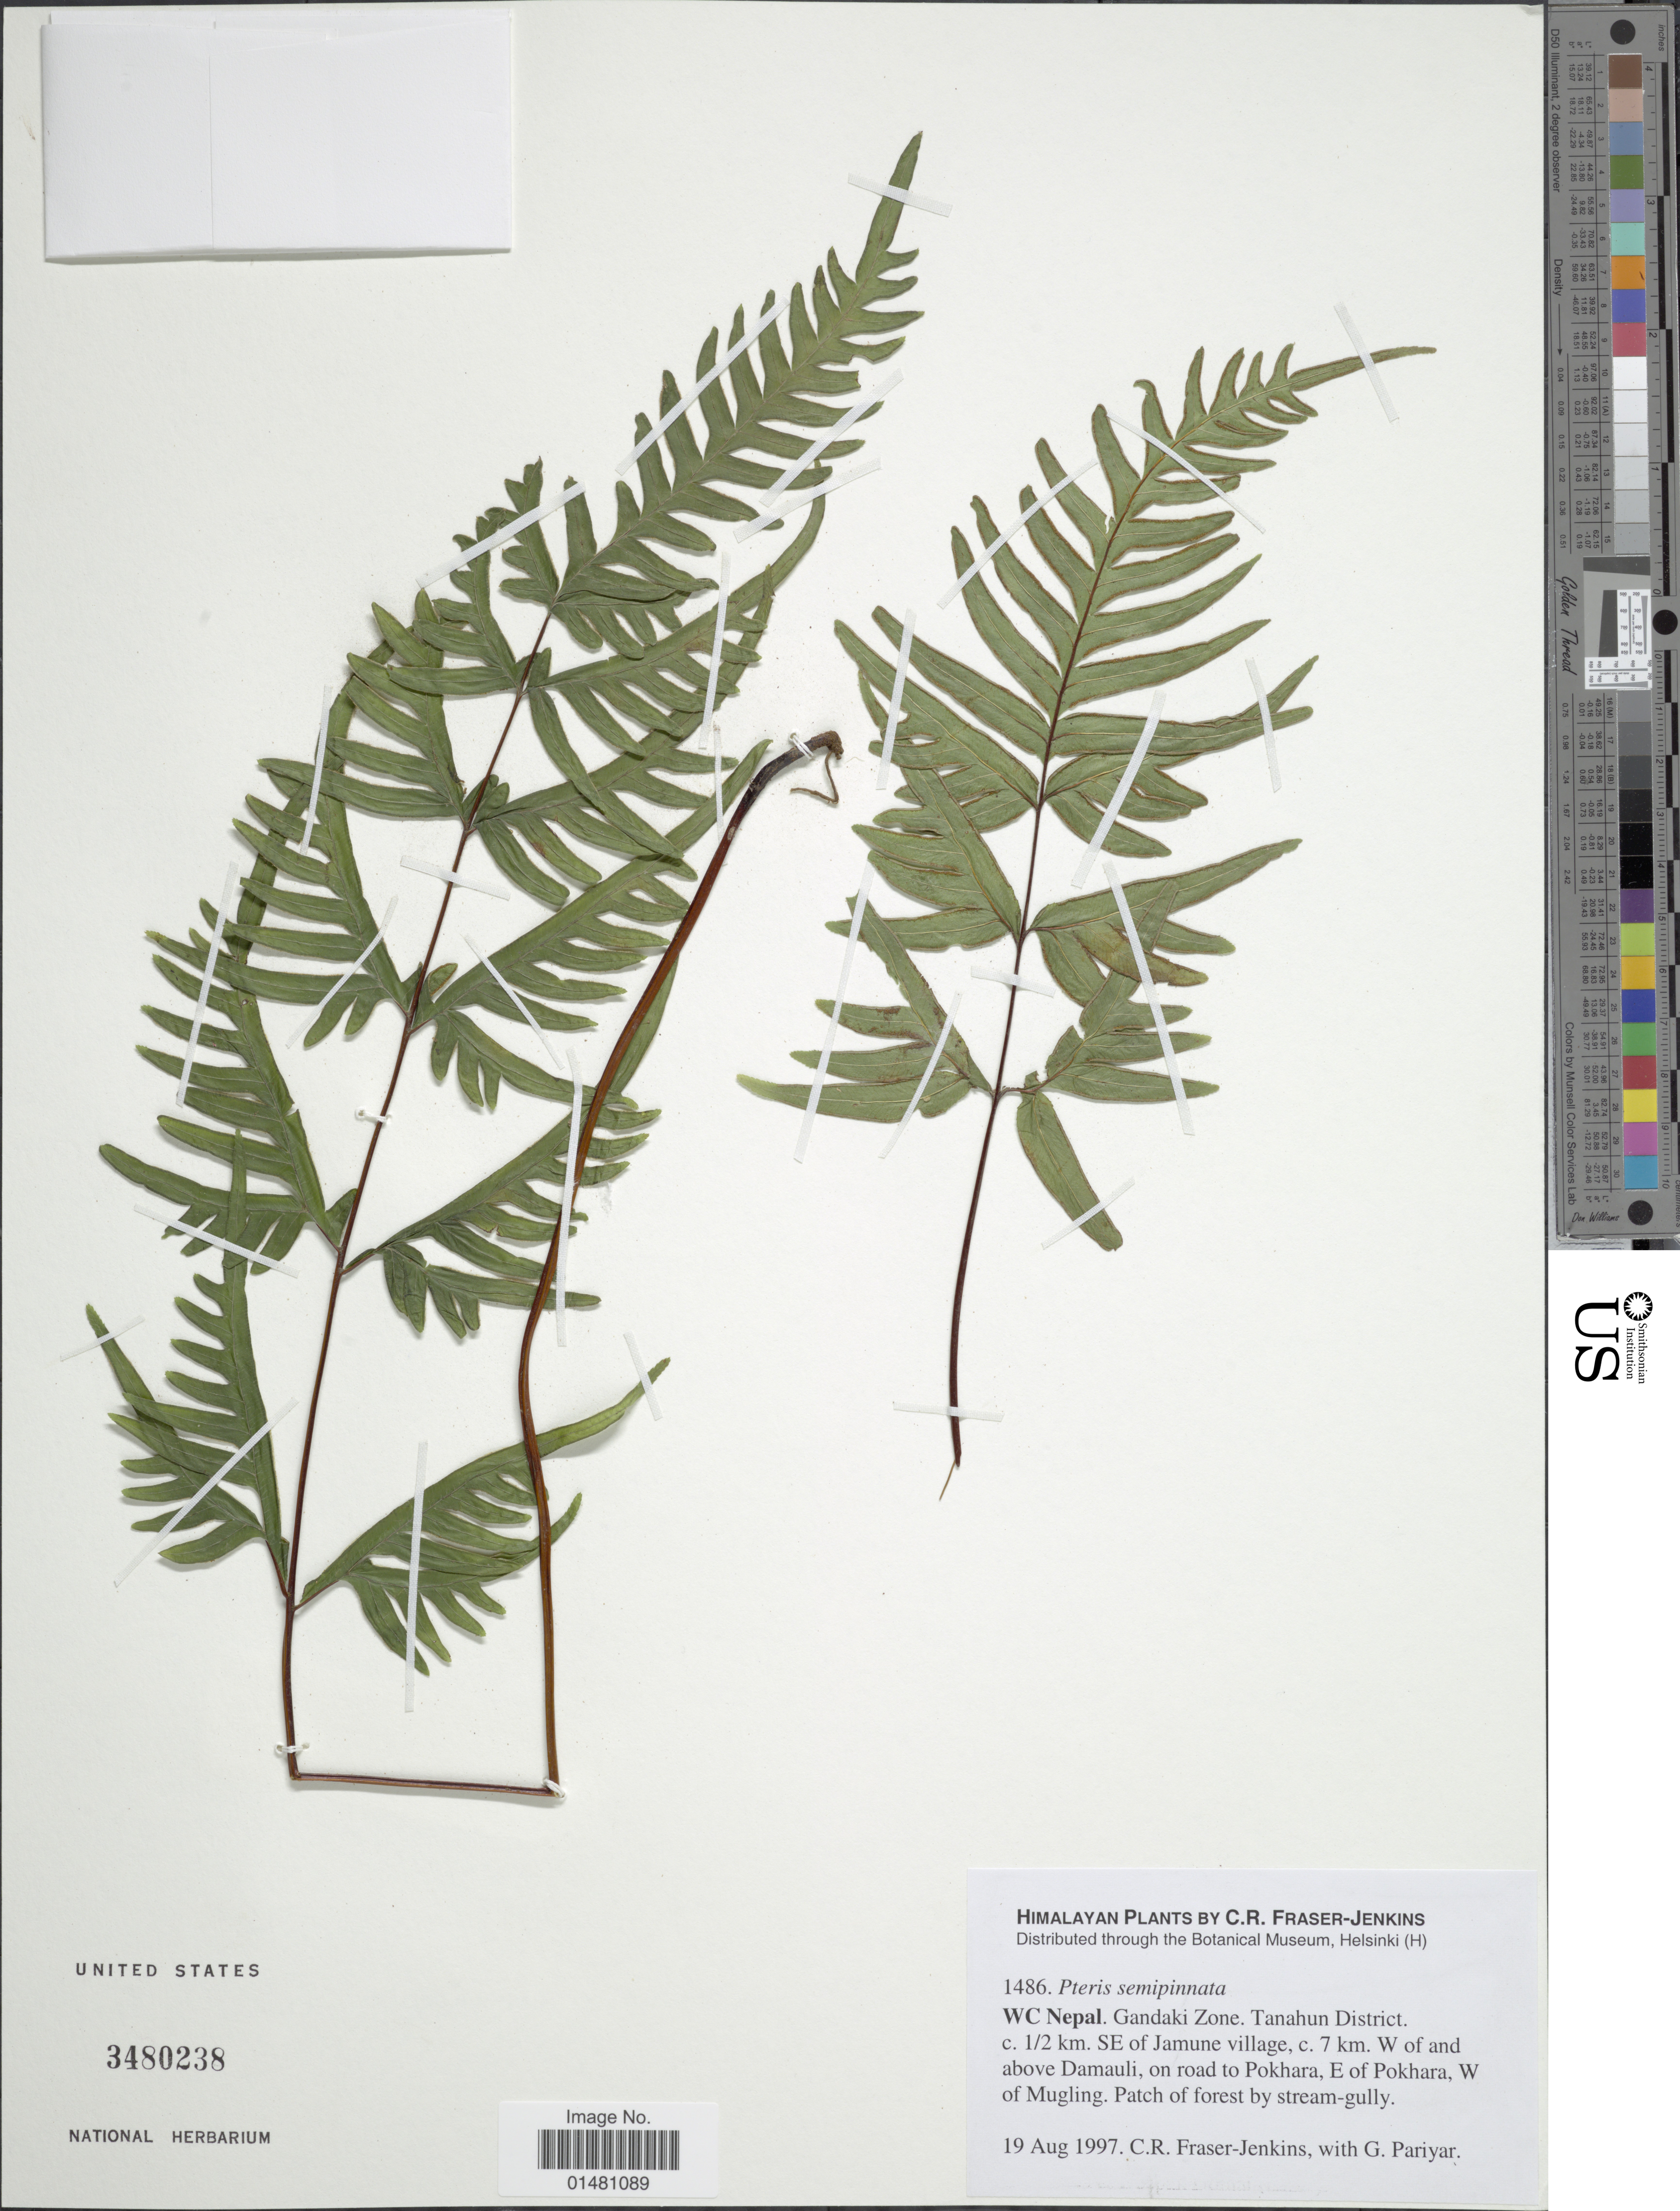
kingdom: Plantae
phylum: Tracheophyta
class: Polypodiopsida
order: Polypodiales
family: Pteridaceae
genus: Pteris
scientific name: Pteris semipinnata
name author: L.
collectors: C. R. Fraser-Jenkins & G. Pariyar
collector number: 1486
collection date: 1997-08-19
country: Nepal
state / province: Gandaki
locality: WC Nepal. Gandaki Zone. Tanahun District. c. ½km SE of Jamune village, c.7km. W of and above Damauli, on road to Pokhara, E of Pokhara, W of Mugling. Patch of forest by stream-gully. Himalayan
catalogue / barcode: US 3480238